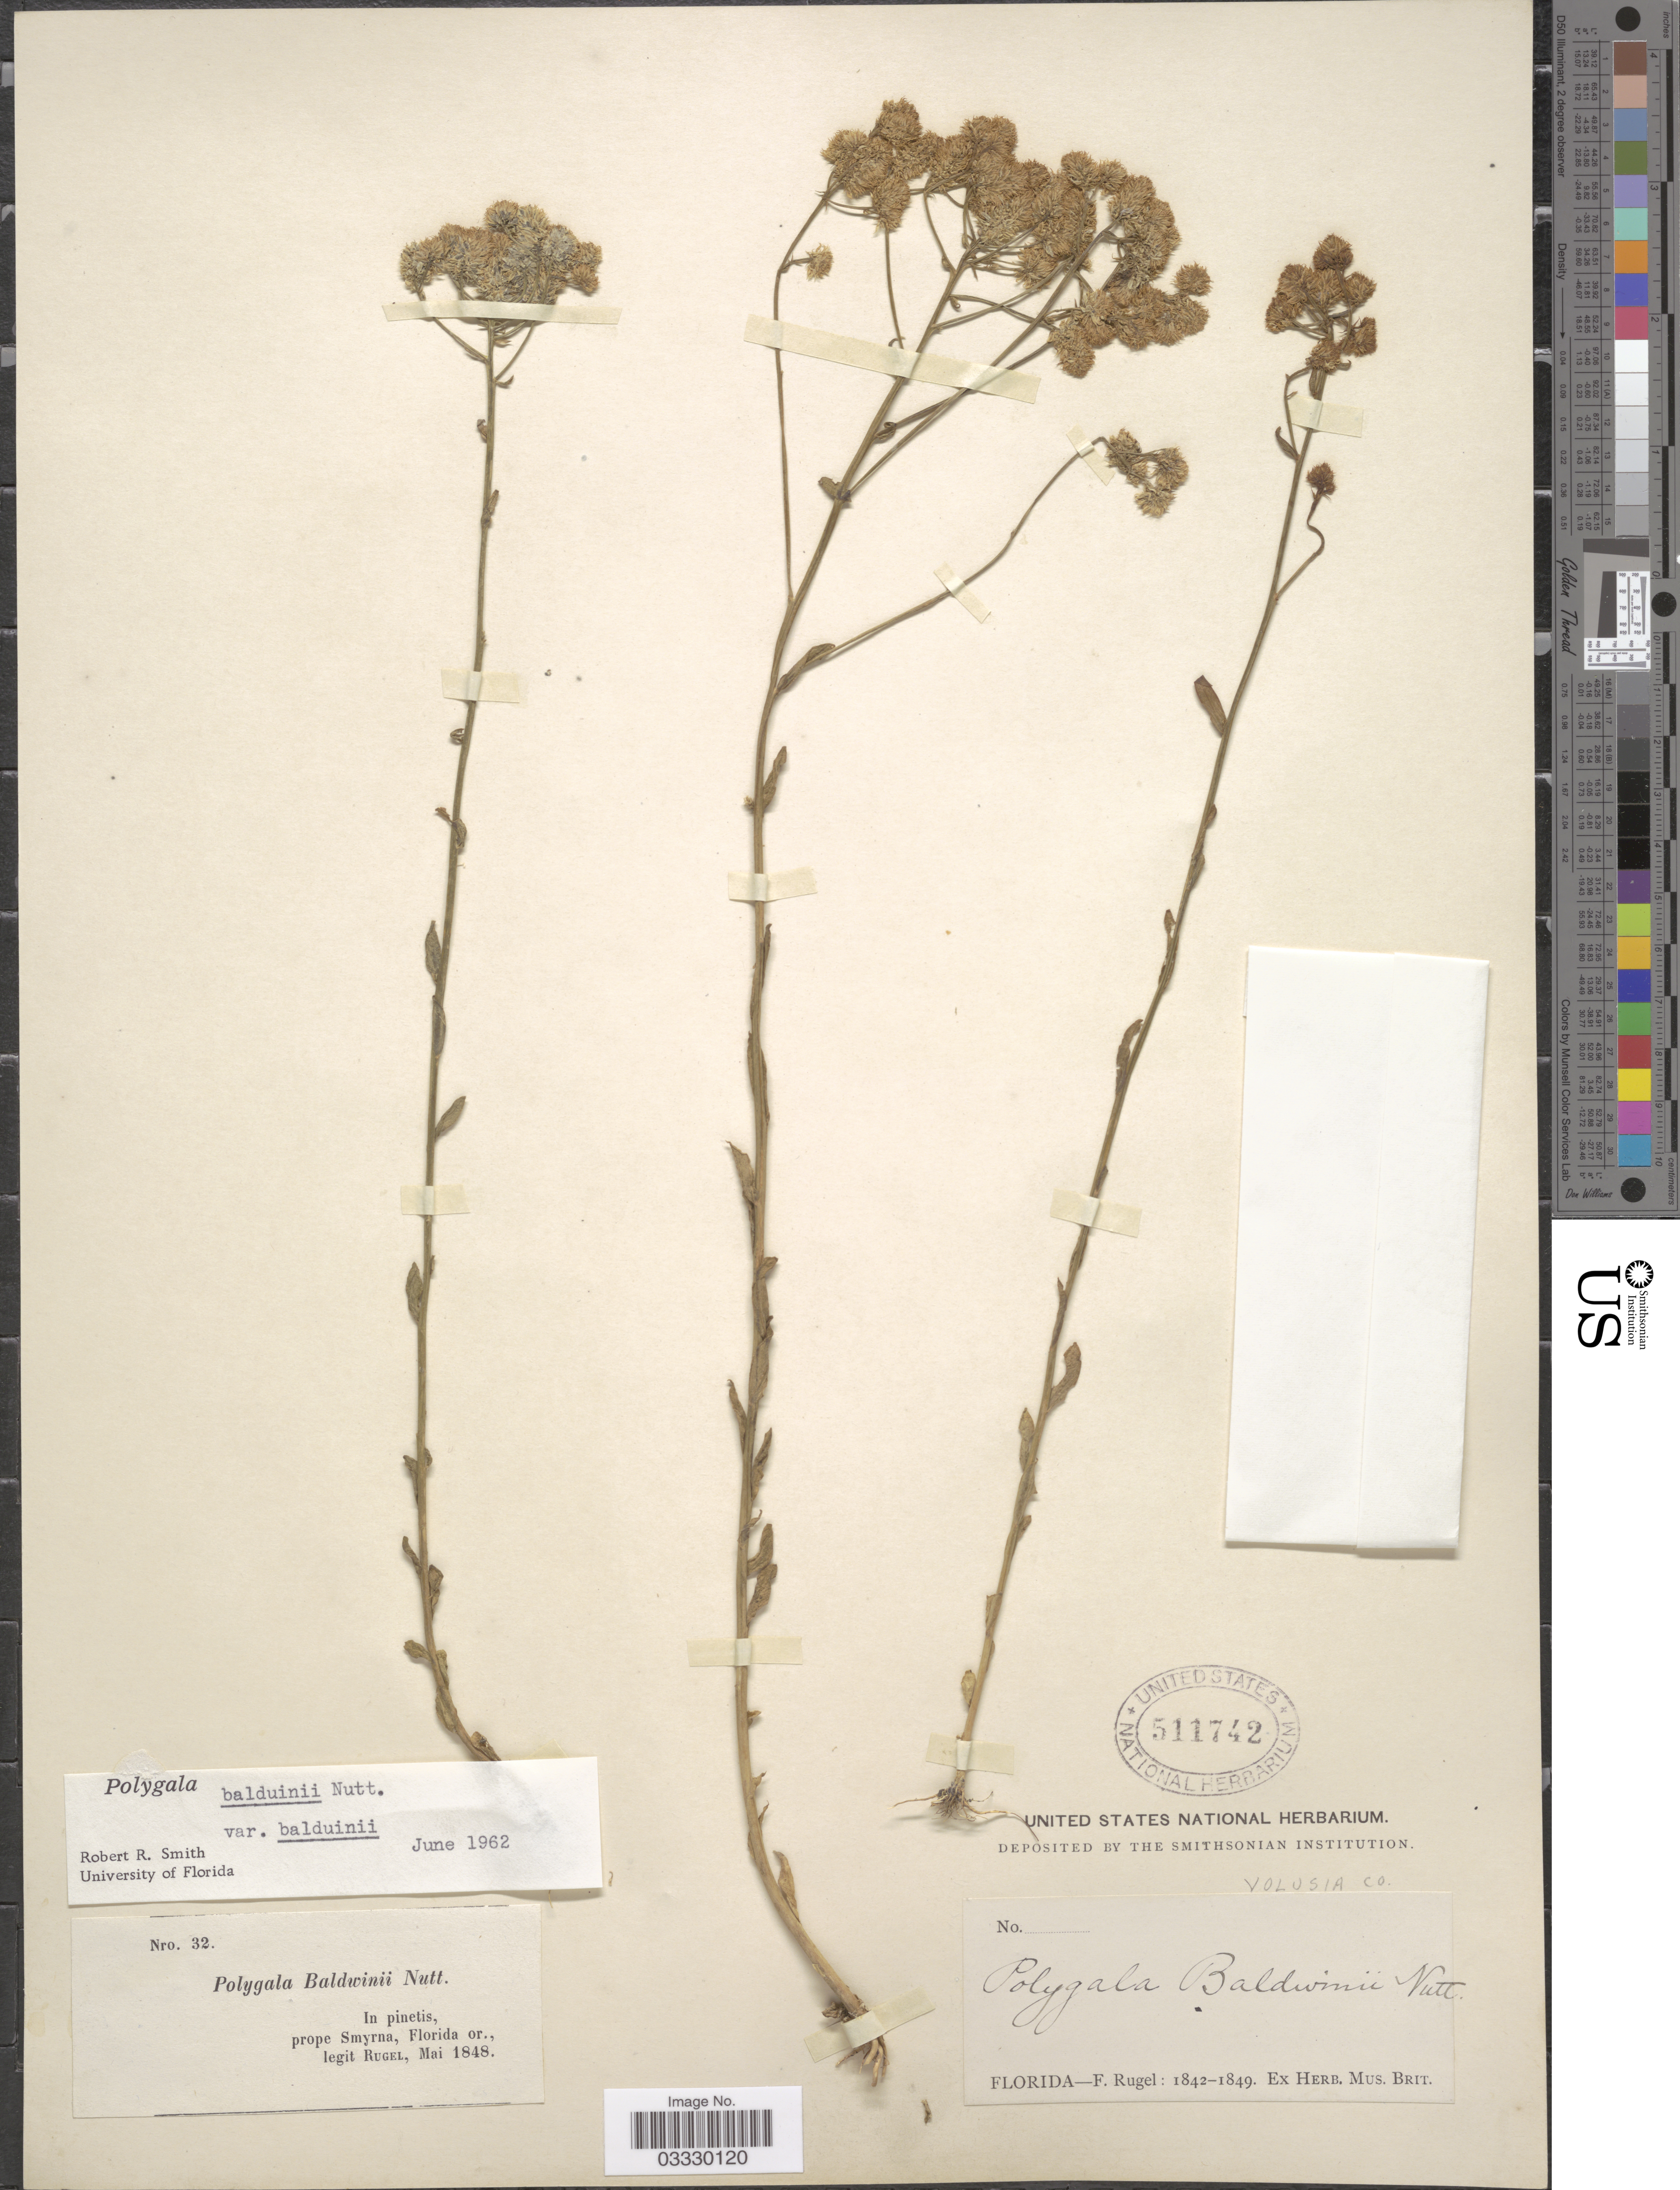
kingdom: Plantae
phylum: Tracheophyta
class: Magnoliopsida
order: Fabales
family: Polygalaceae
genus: Polygala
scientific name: Polygala balduinii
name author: Nutt.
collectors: F. Rugel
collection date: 1842/1849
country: United States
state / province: Florida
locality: Volusia Co.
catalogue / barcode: US 511742